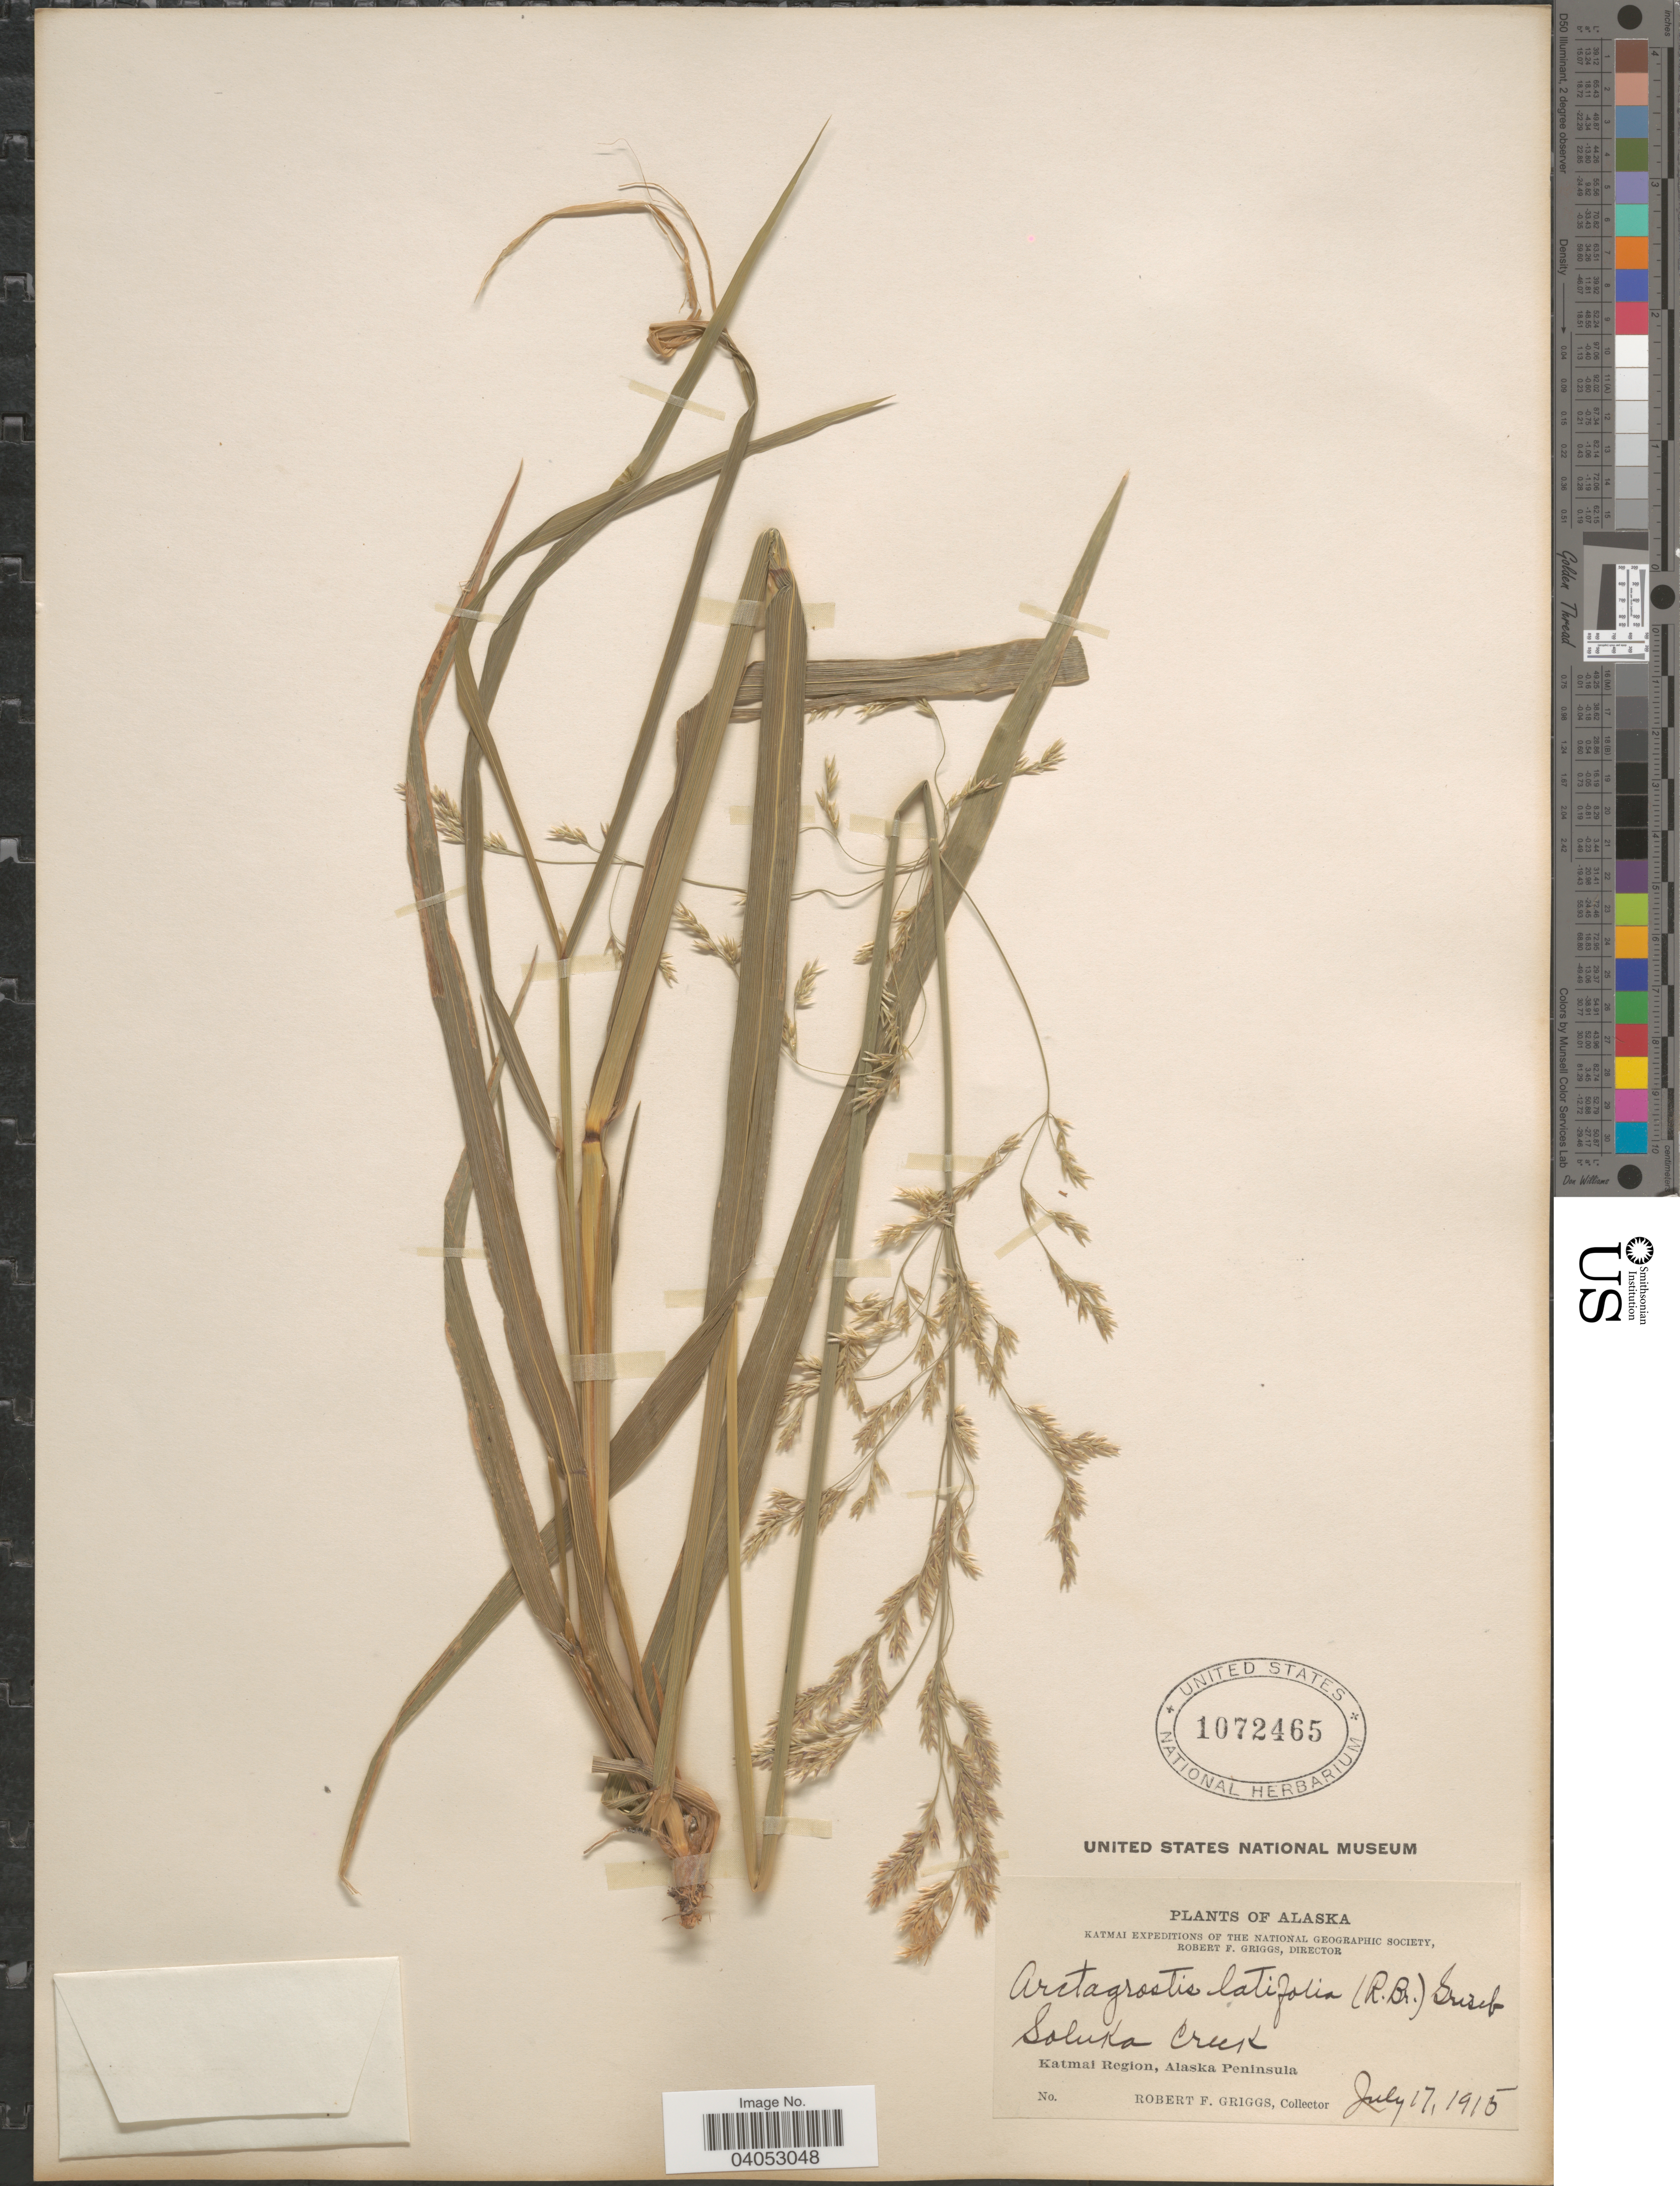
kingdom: Plantae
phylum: Tracheophyta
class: Liliopsida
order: Poales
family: Poaceae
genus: Arctagrostis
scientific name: Arctagrostis latifolia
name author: (R. Br.) Griseb.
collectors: R. F. Griggs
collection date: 1915-07-17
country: United States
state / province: Alaska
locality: Soluka Creek. Katmai Region, Alaska Peninsula.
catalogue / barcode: US 1072465